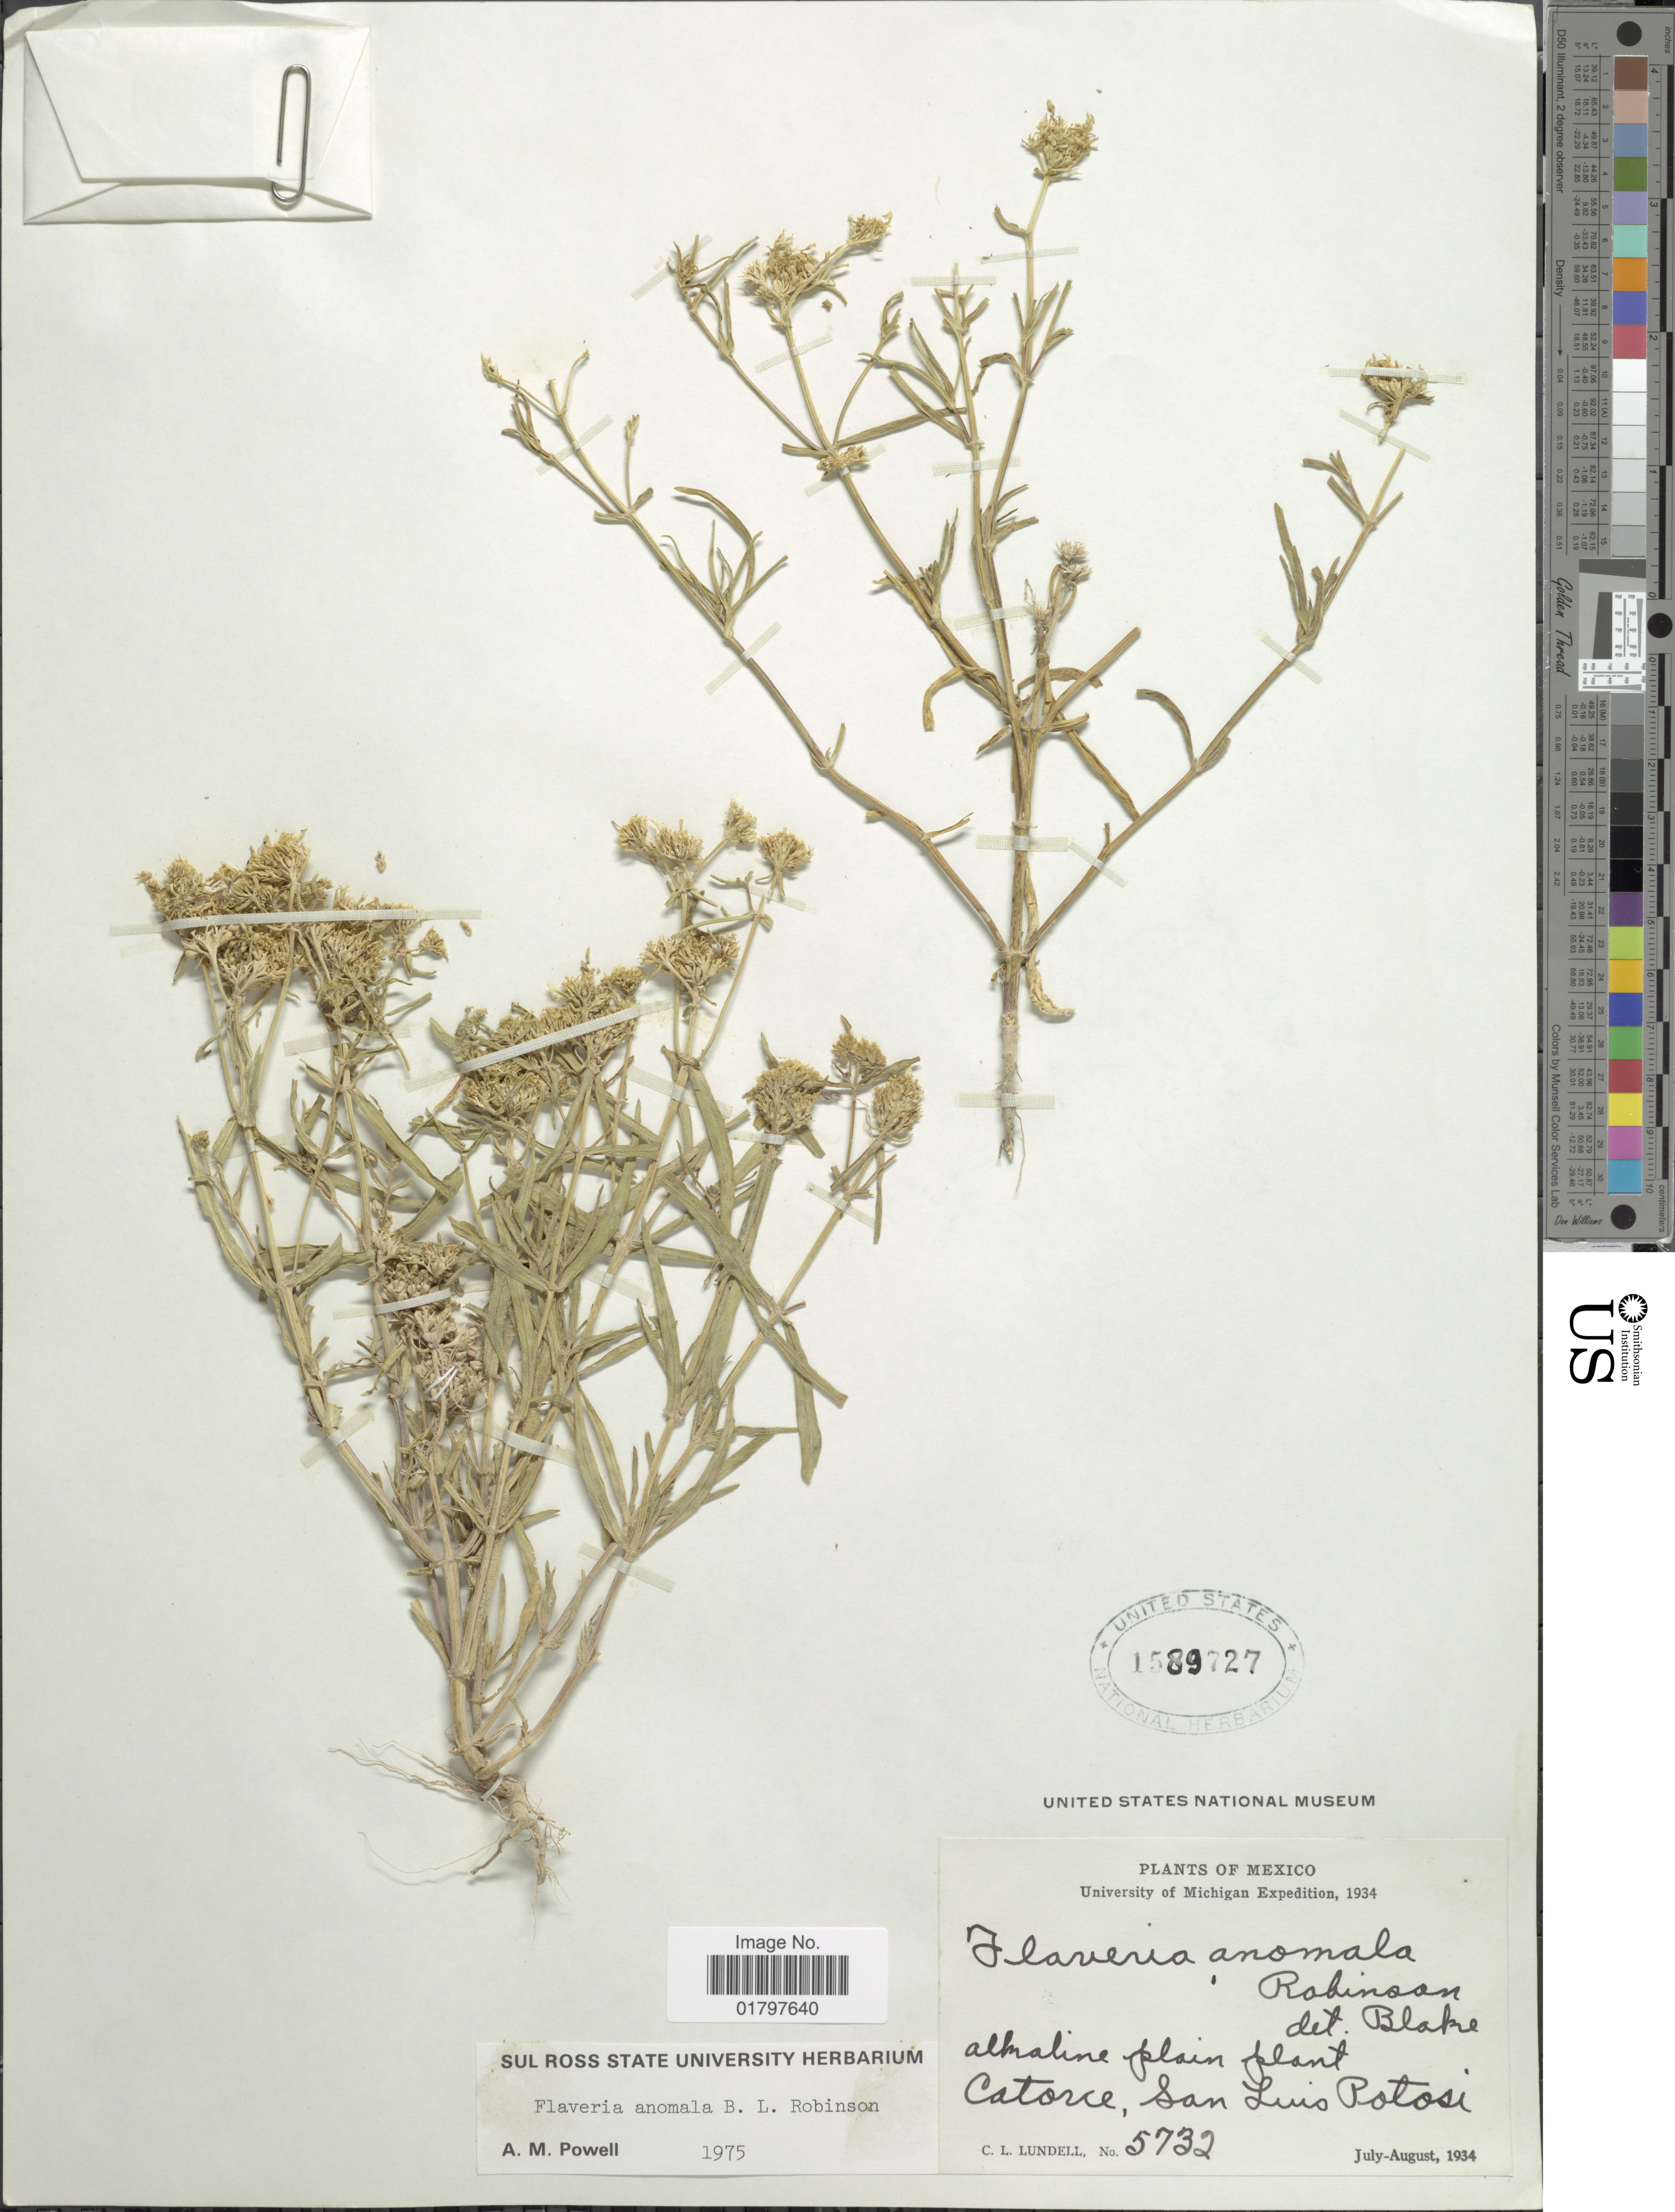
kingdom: Plantae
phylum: Tracheophyta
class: Magnoliopsida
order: Asterales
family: Asteraceae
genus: Flaveria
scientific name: Flaveria anomala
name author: B.L. Rob.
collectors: C. L. Lundell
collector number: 5732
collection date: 1934-07/1934-08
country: Mexico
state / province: San Luis Potosí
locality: Catorce, San Luis Potosi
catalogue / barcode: US 1589727